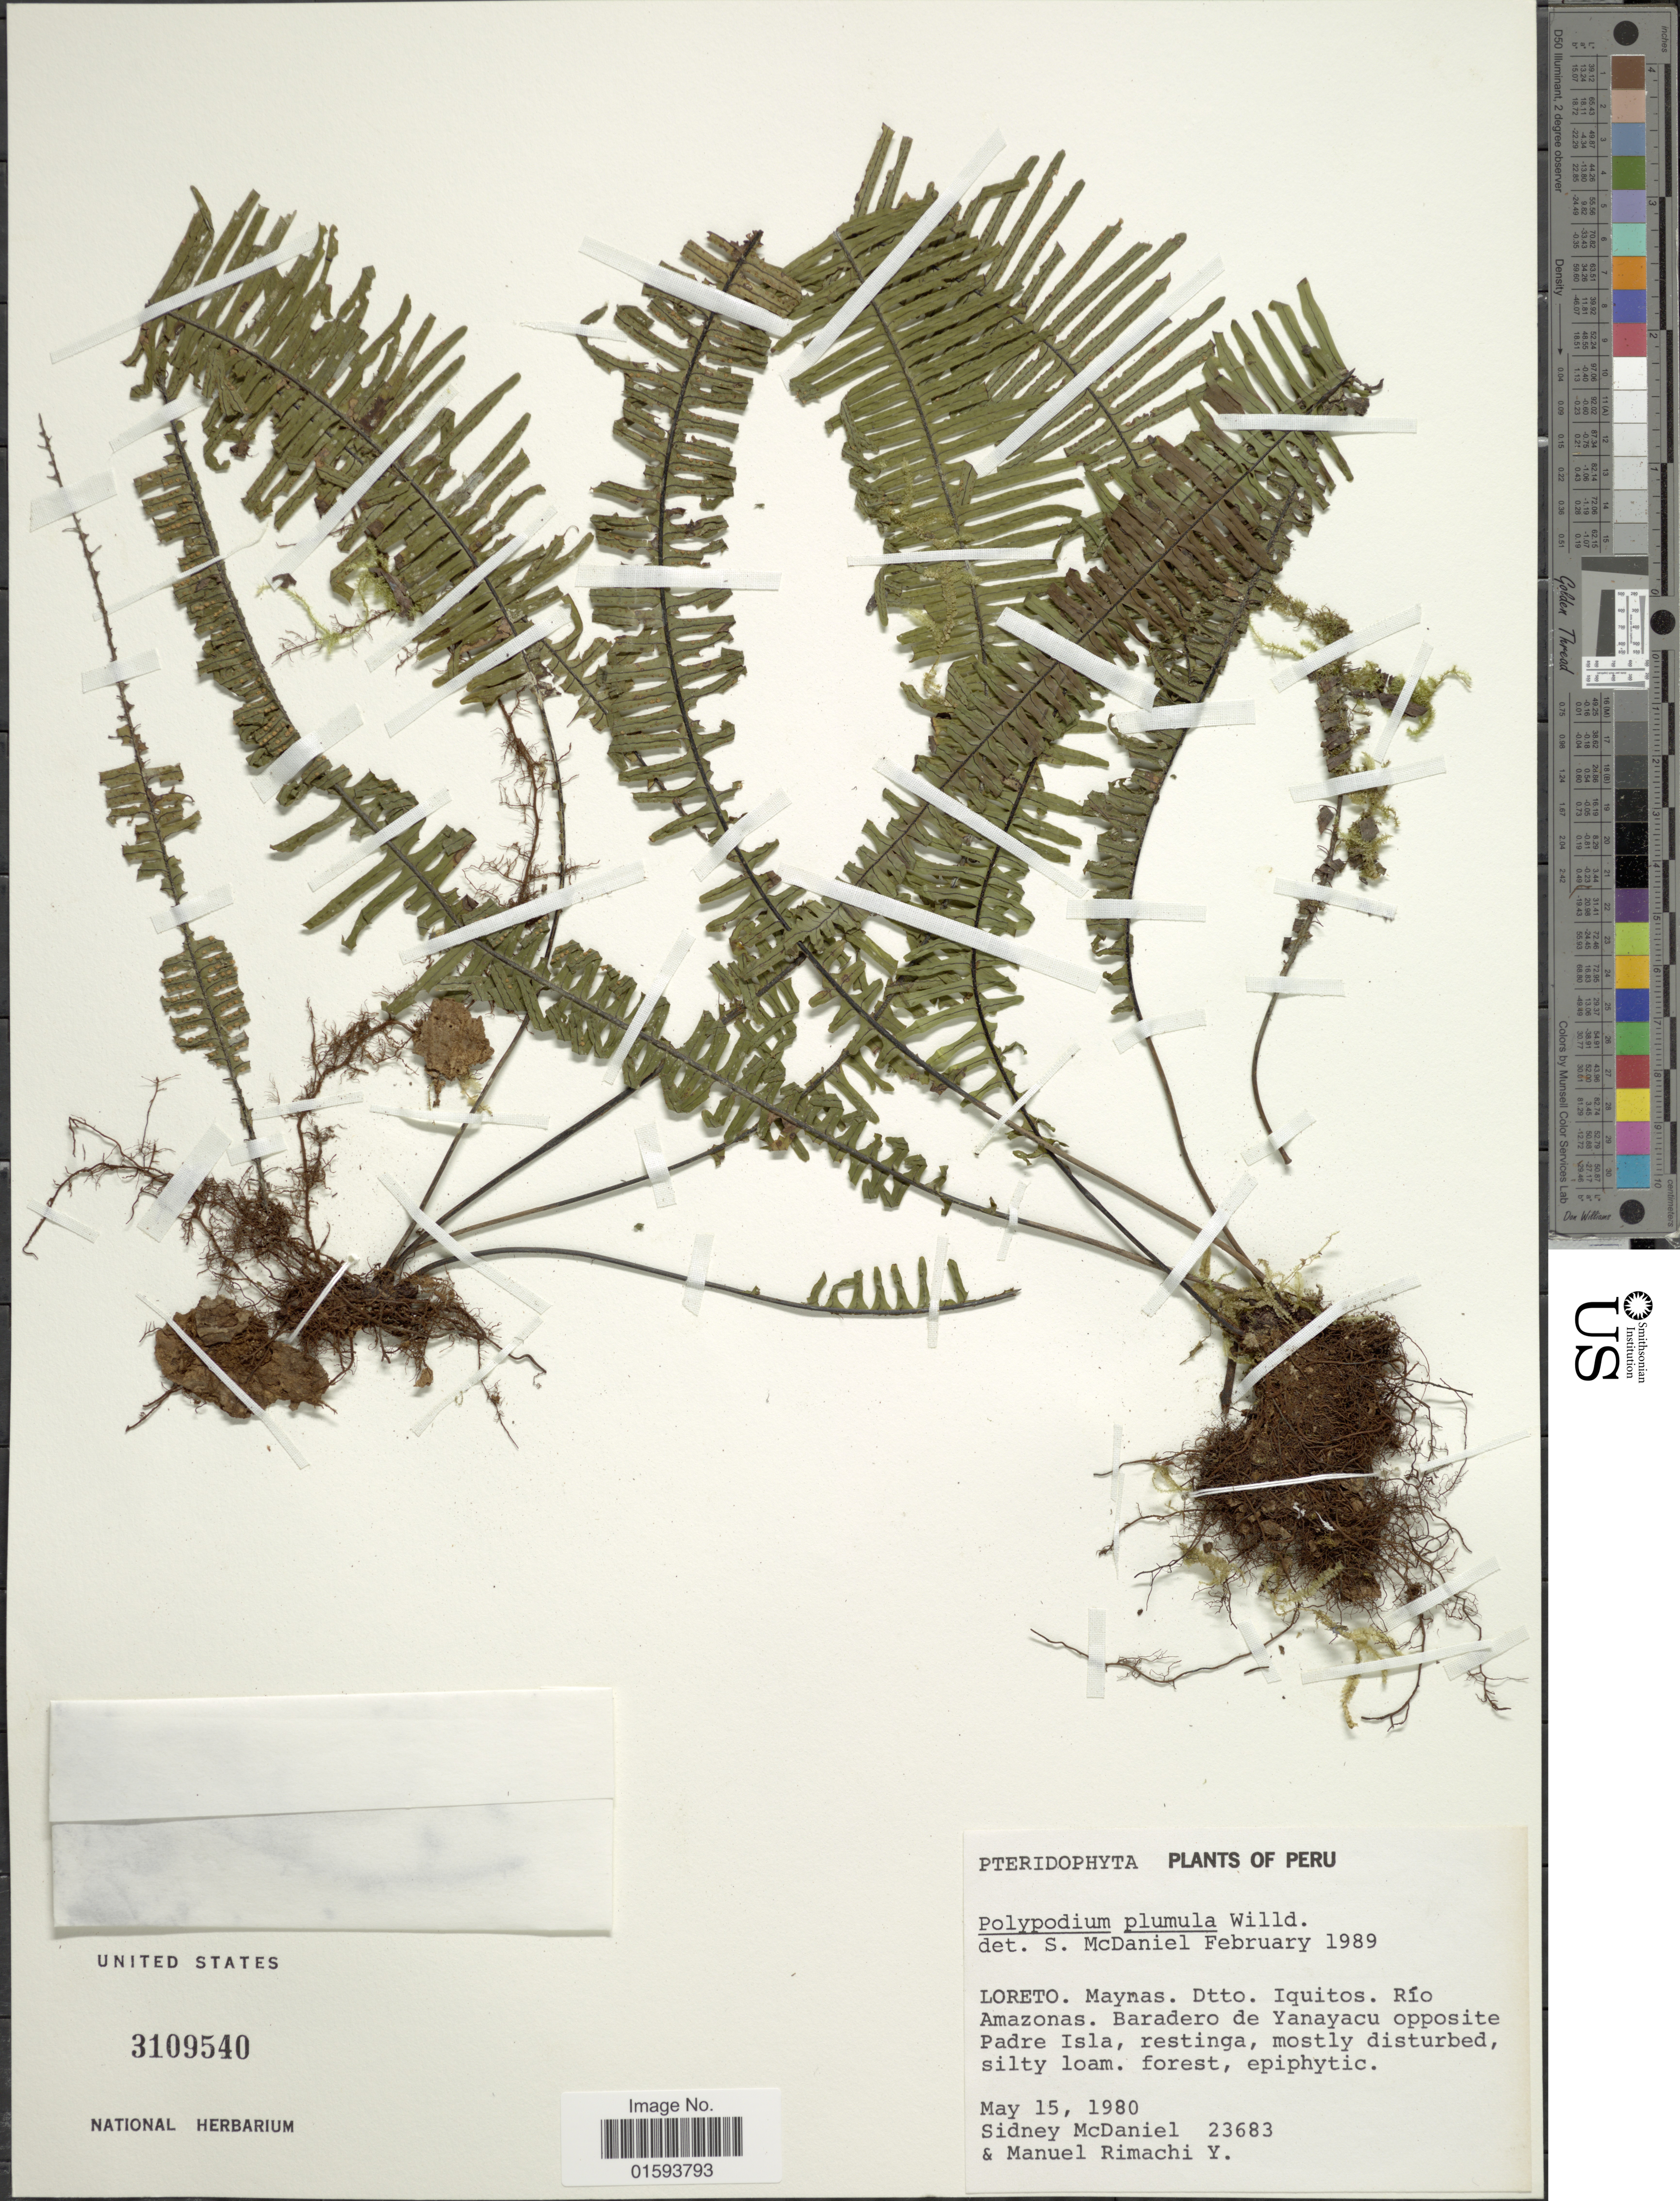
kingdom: Plantae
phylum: Tracheophyta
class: Polypodiopsida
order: Polypodiales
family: Polypodiaceae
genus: Pecluma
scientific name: Pecluma plumula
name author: (Humb. & Bonpl. ex Willd.) M.G. Price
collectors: S. McDaniel & M. Rimachi Y.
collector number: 23683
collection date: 1980-05-15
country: Peru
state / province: Loreto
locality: Maynas, Dtto. Iguitos, Rio Amazones, Baradero de Yanacu opposite Padre Isla, retinga, mostly disturbed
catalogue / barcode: US 3109540